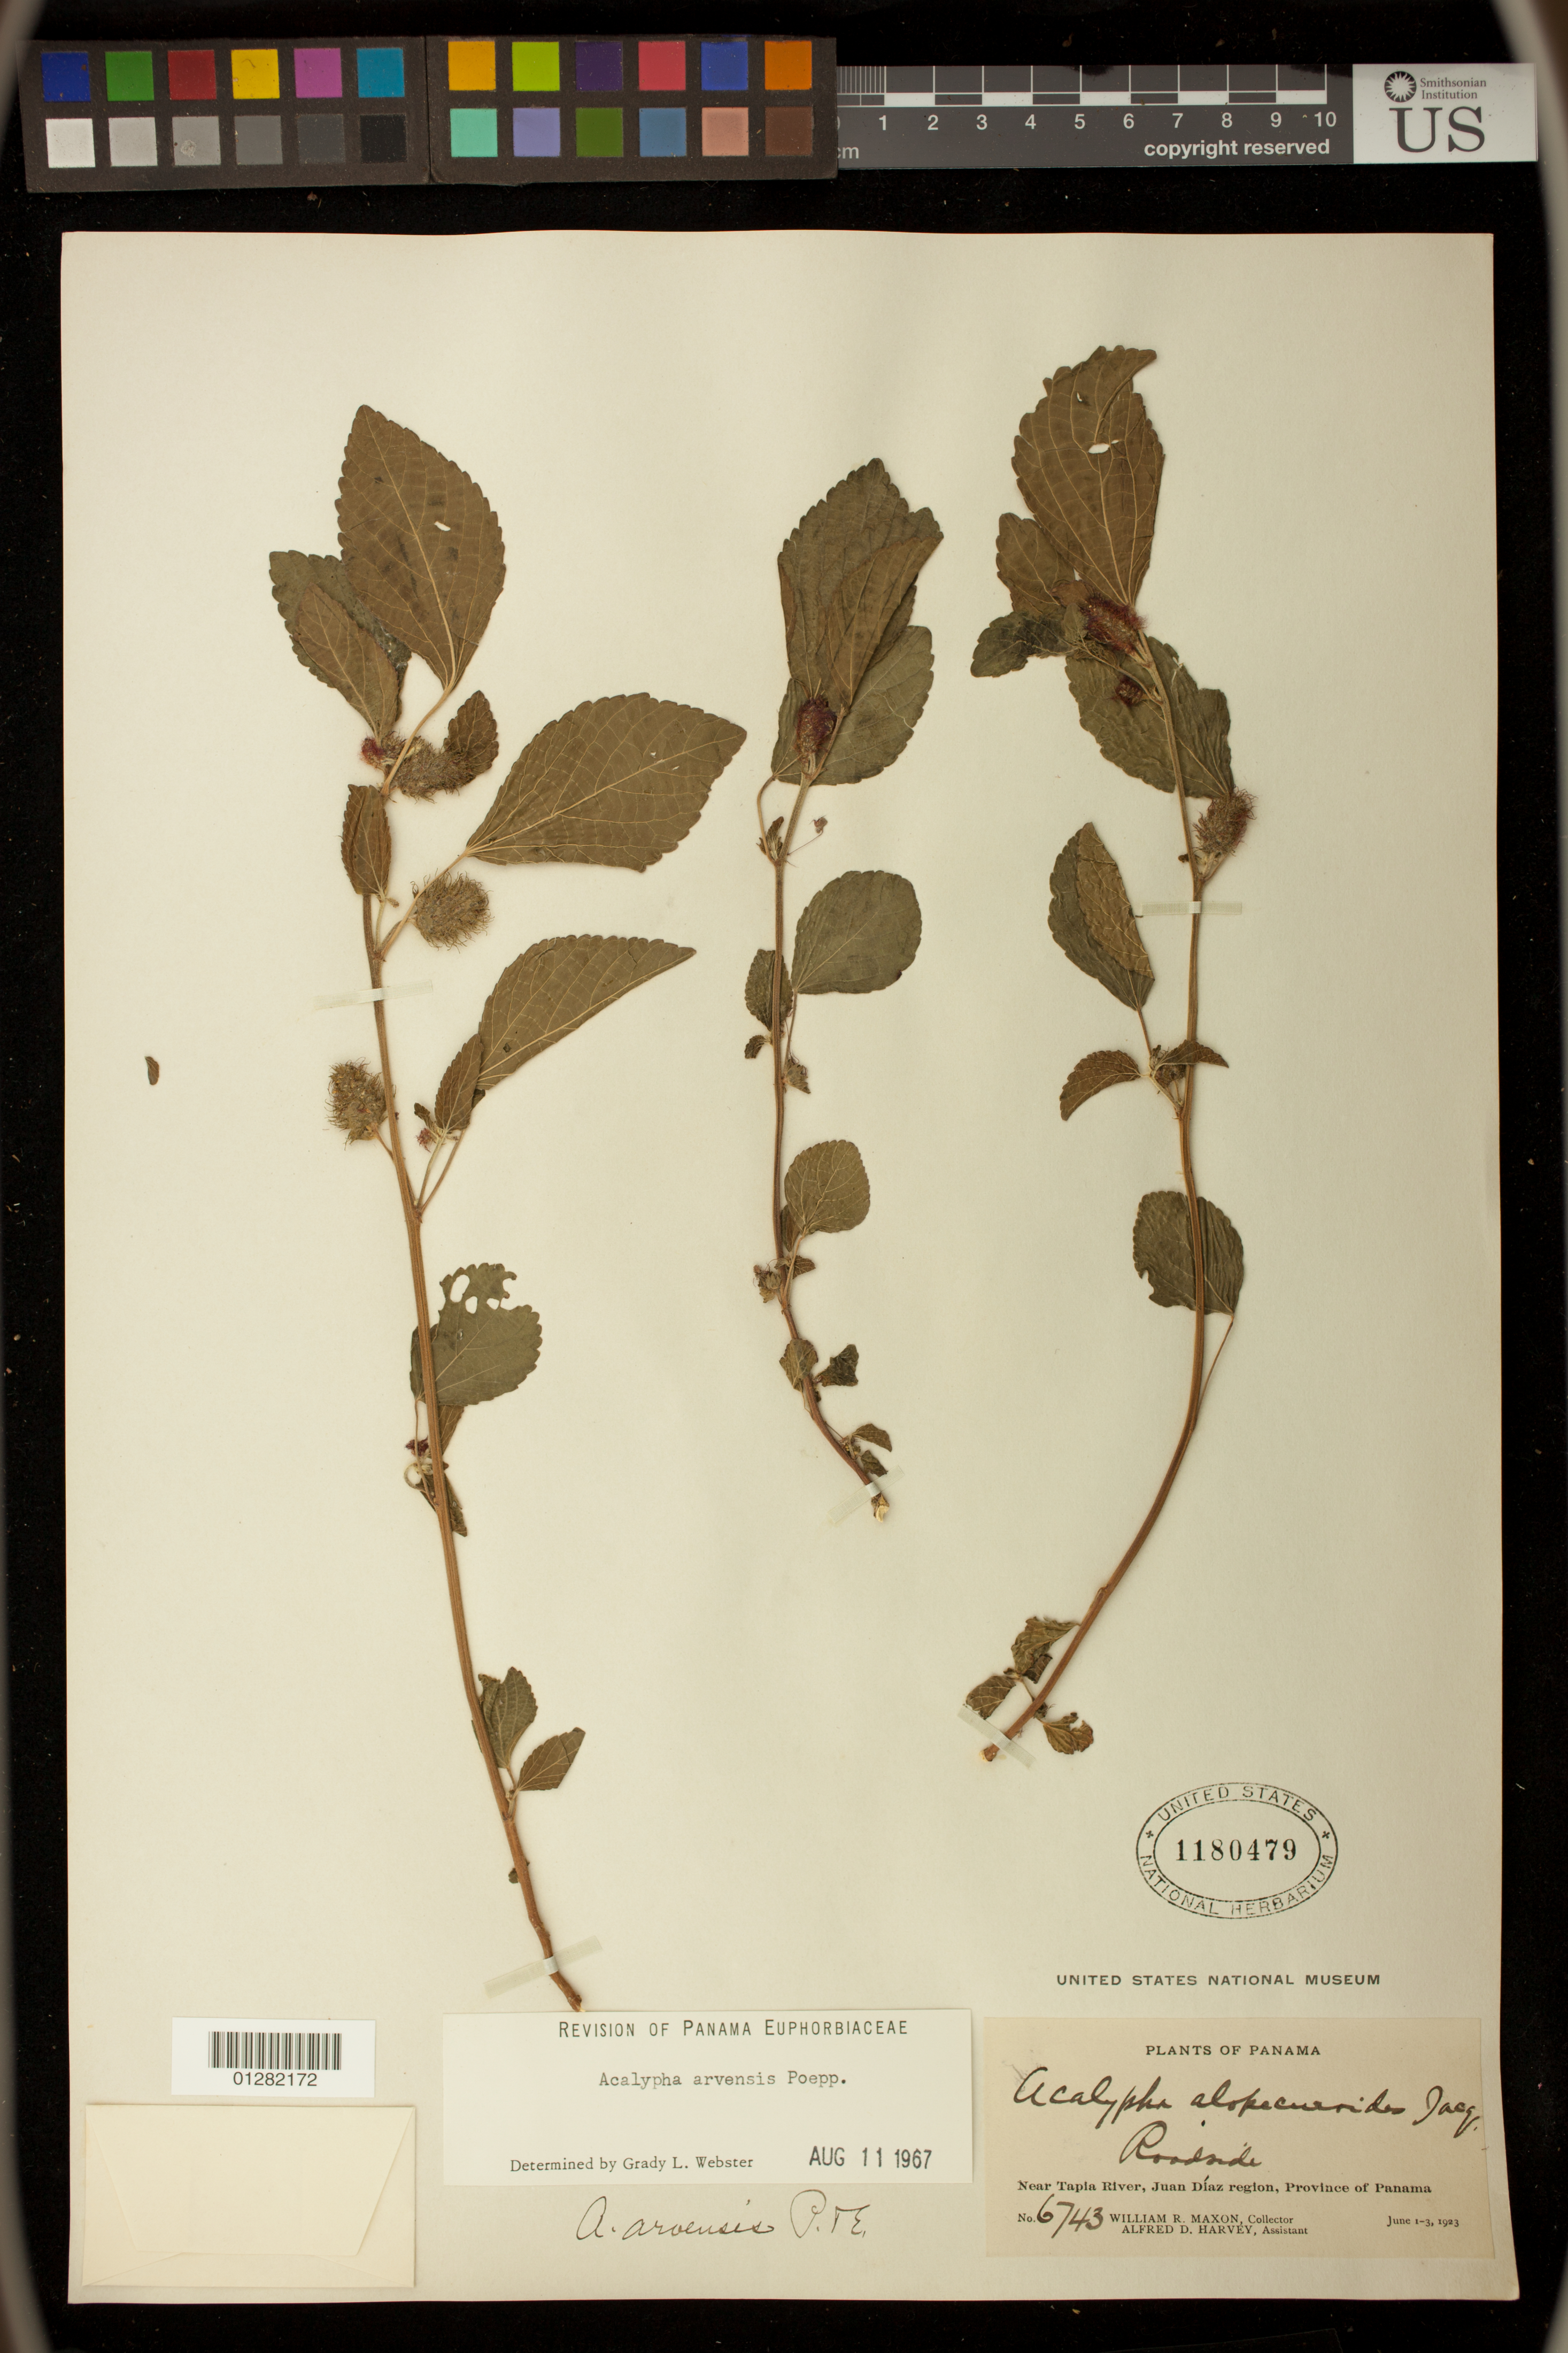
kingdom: Plantae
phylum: Tracheophyta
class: Magnoliopsida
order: Malpighiales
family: Euphorbiaceae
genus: Acalypha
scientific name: Acalypha arvensis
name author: Poepp.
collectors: W. R. Maxon & A. D. Harvey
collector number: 6743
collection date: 1923-06-01/1923-06-03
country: Panama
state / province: Panamá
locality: Near Tapia River, Juan Diaz region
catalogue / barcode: US 1180479